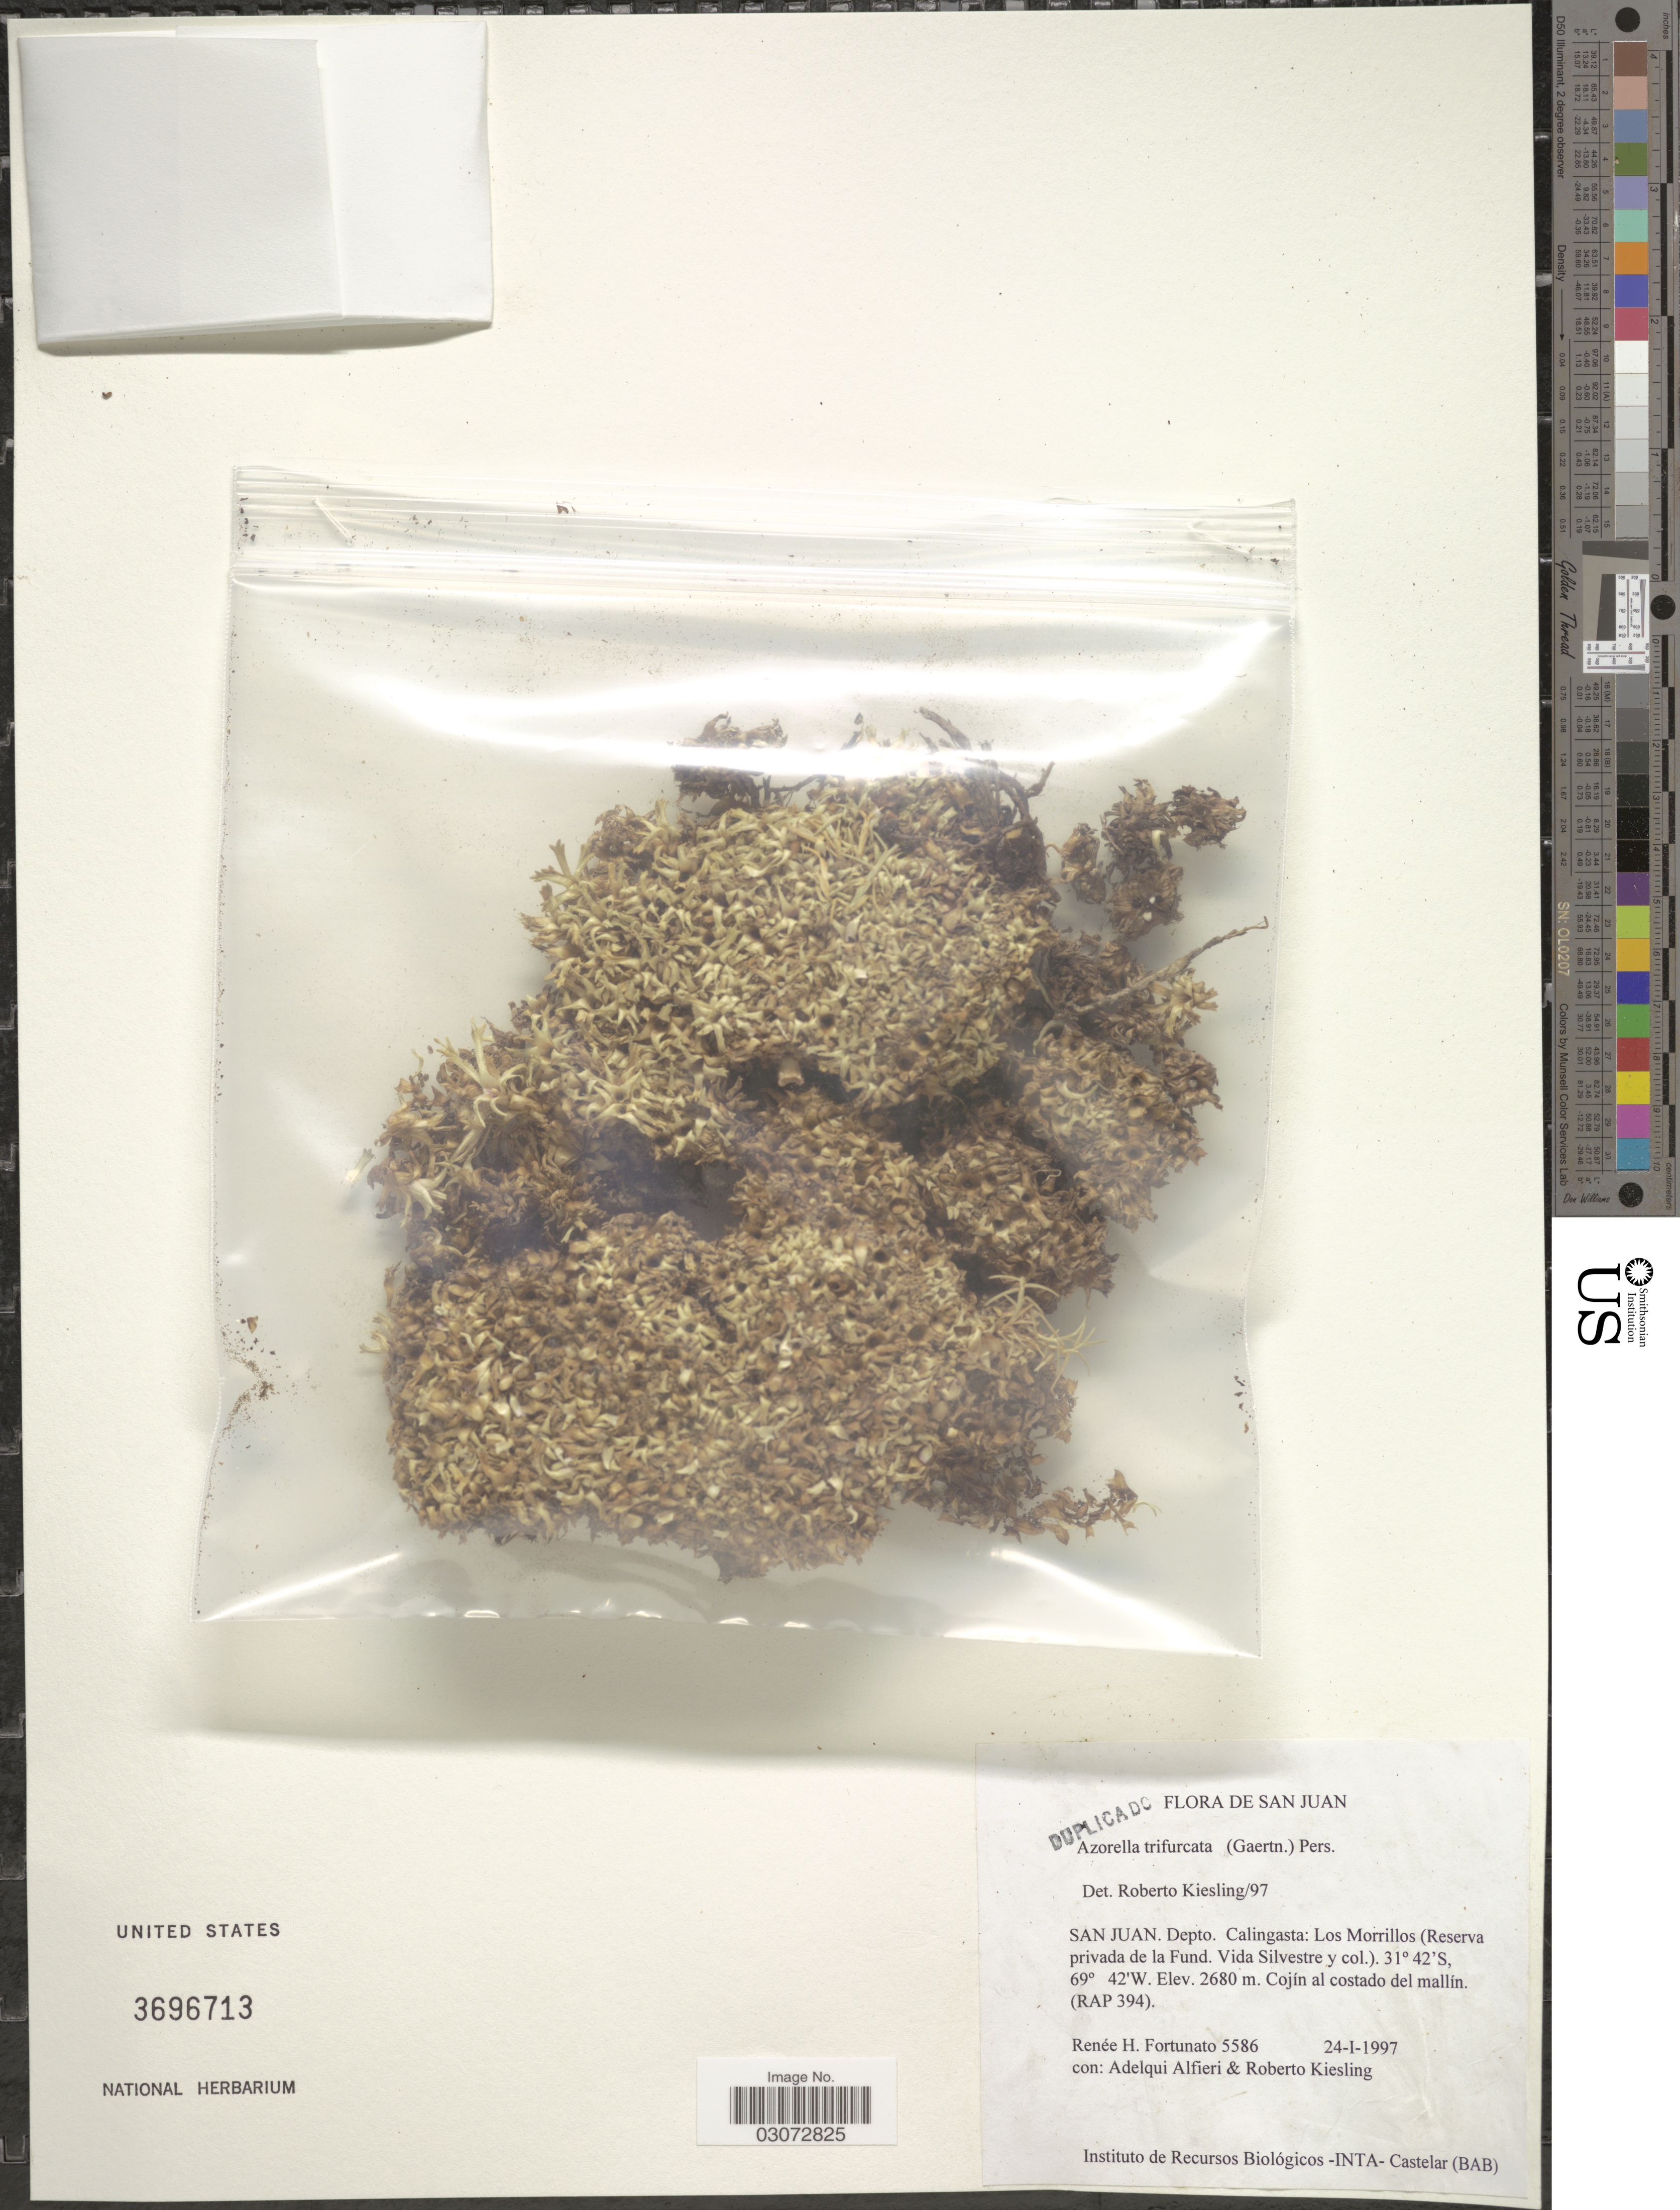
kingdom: Plantae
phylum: Tracheophyta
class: Magnoliopsida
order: Apiales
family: Apiaceae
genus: Azorella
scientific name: Azorella trifurcata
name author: (Gaertn.) Pers.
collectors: R. H. Fortunato, A. Alfieri & R. Kiesling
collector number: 5586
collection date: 1997-01-24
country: Argentina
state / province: San Juan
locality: Depto. Calingasta: Los Morrillos (Reserva privada de la Fund. Vida Silvestre y col.).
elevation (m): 2680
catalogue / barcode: US 3696713